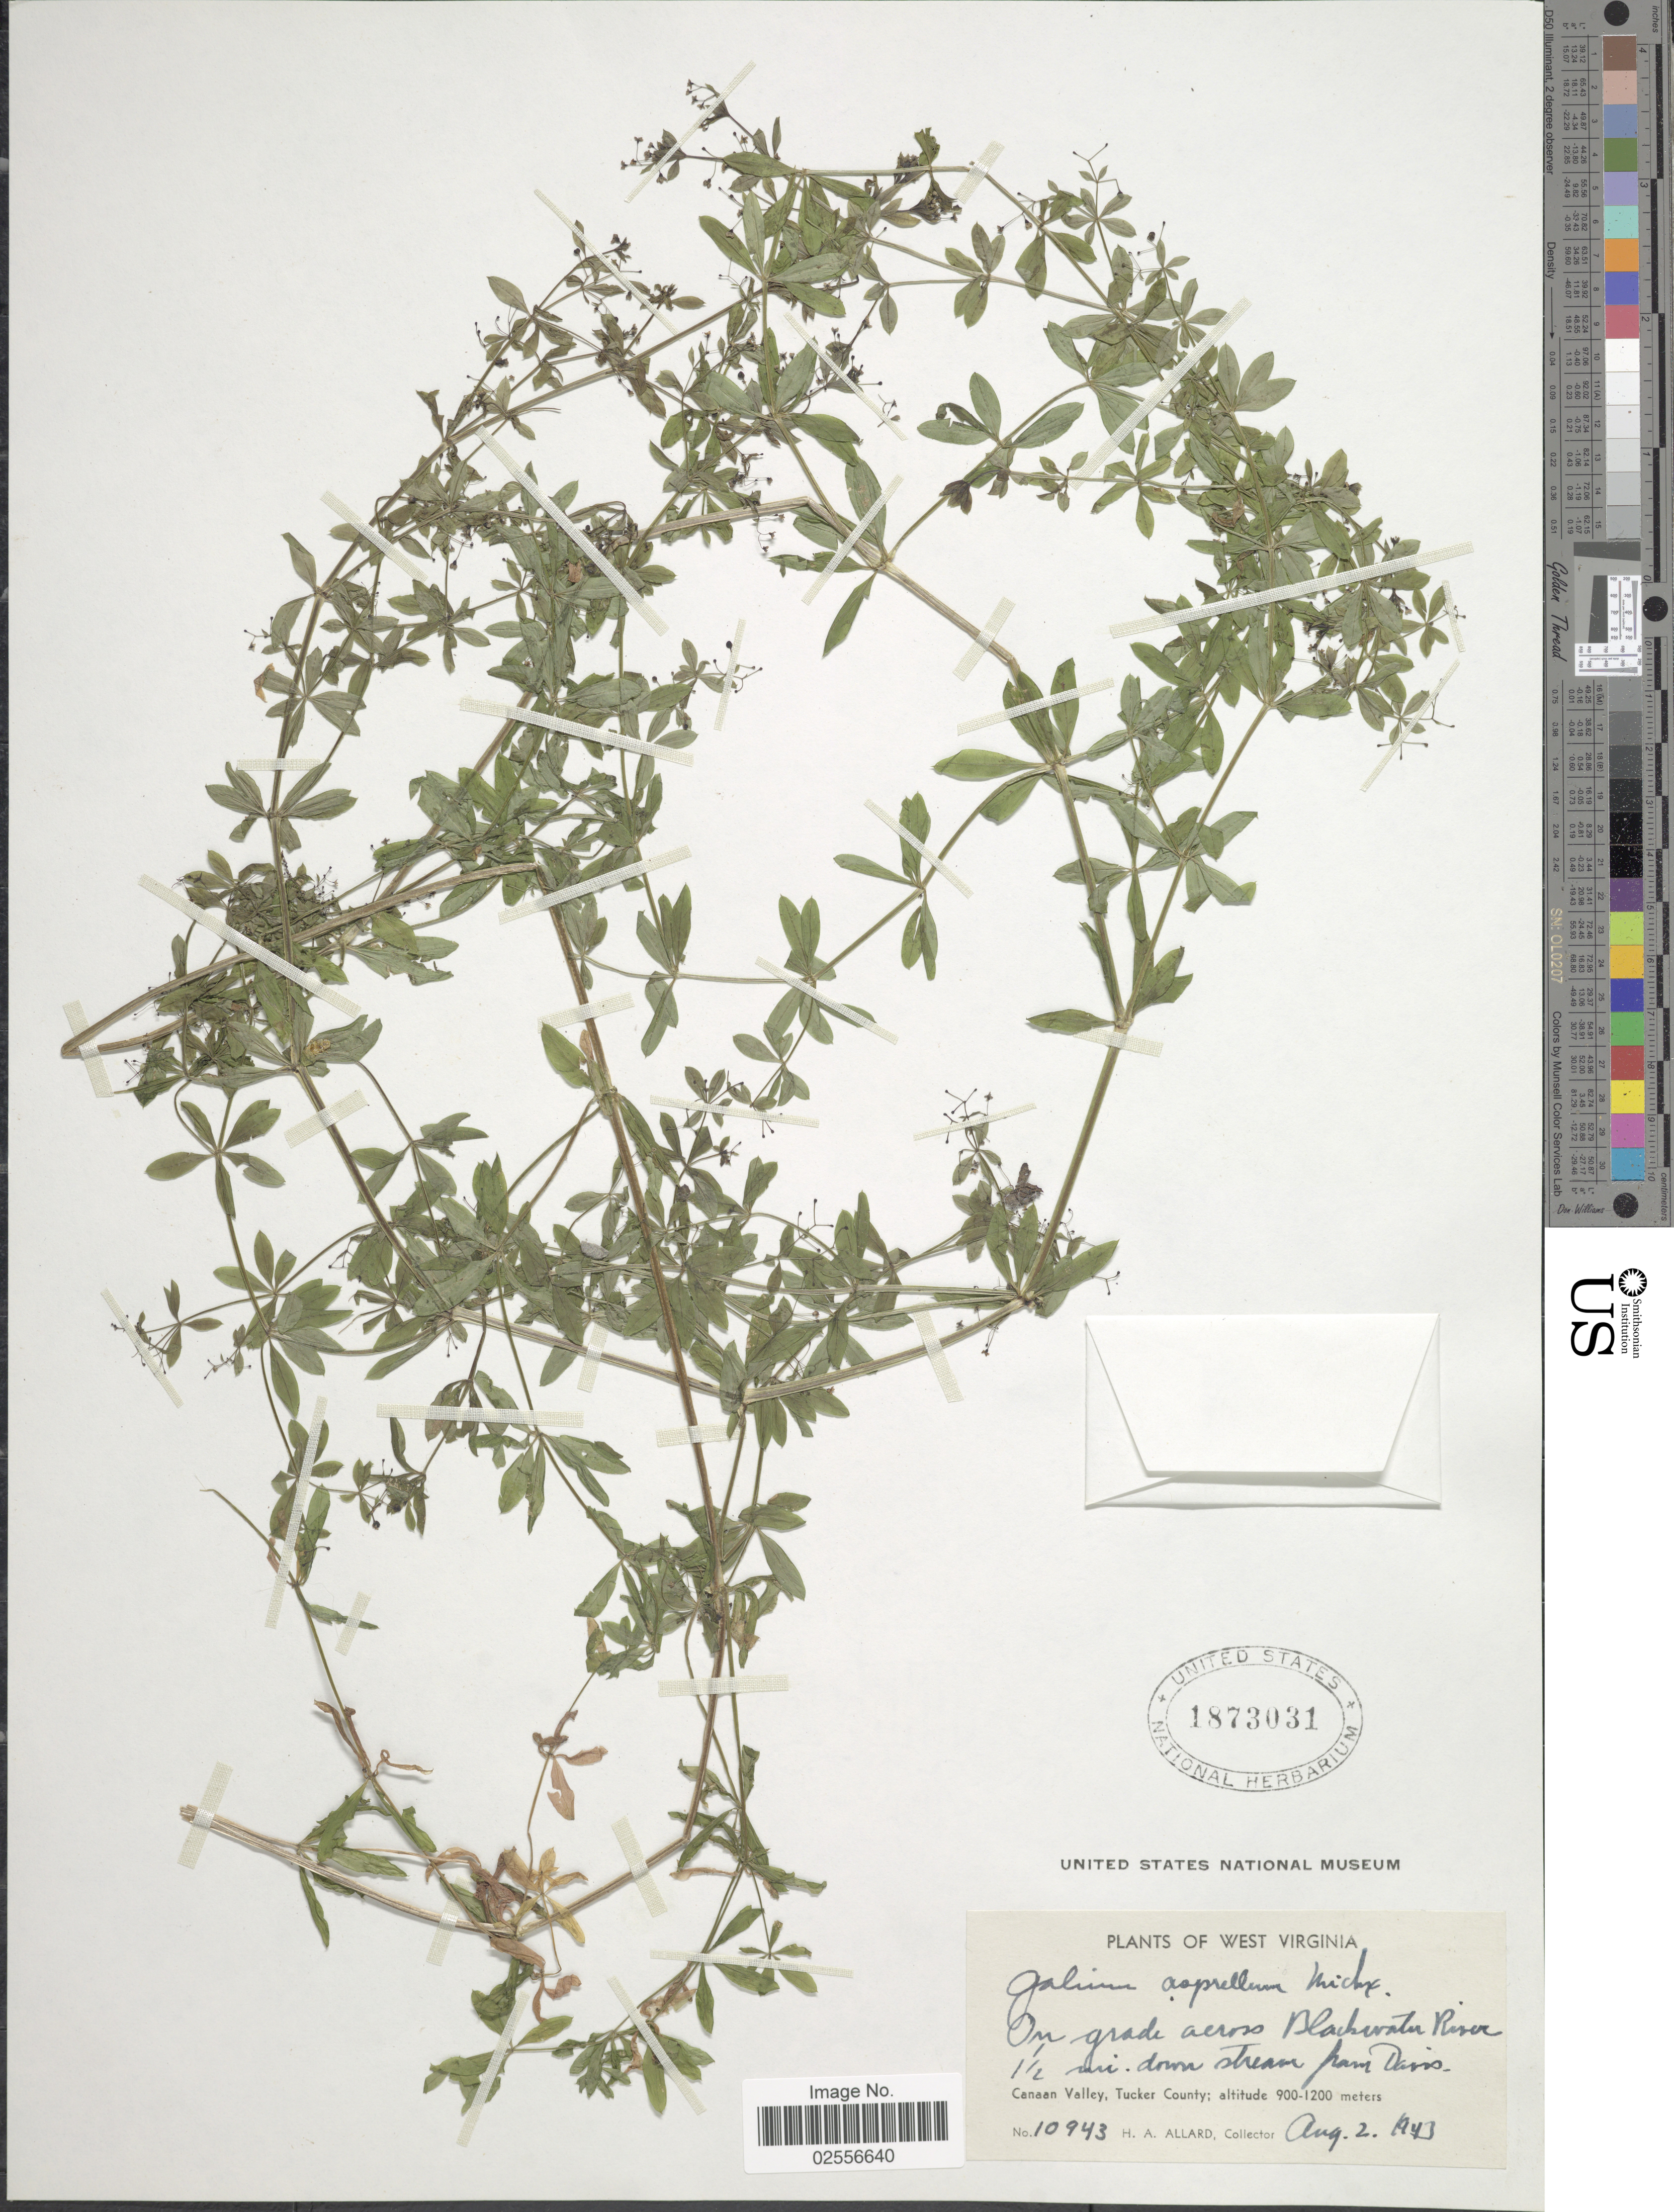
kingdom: Plantae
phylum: Tracheophyta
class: Magnoliopsida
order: Gentianales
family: Rubiaceae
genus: Galium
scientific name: Galium asprellum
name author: Michx.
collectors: H. A. Allard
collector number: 10943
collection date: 1943-08-02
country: United States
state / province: West Virginia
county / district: Tucker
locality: On grade across Blackwater River 1½ mi. down stream from Davis. Canaan Valley, Tucker County.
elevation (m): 900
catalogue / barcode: US 1873031